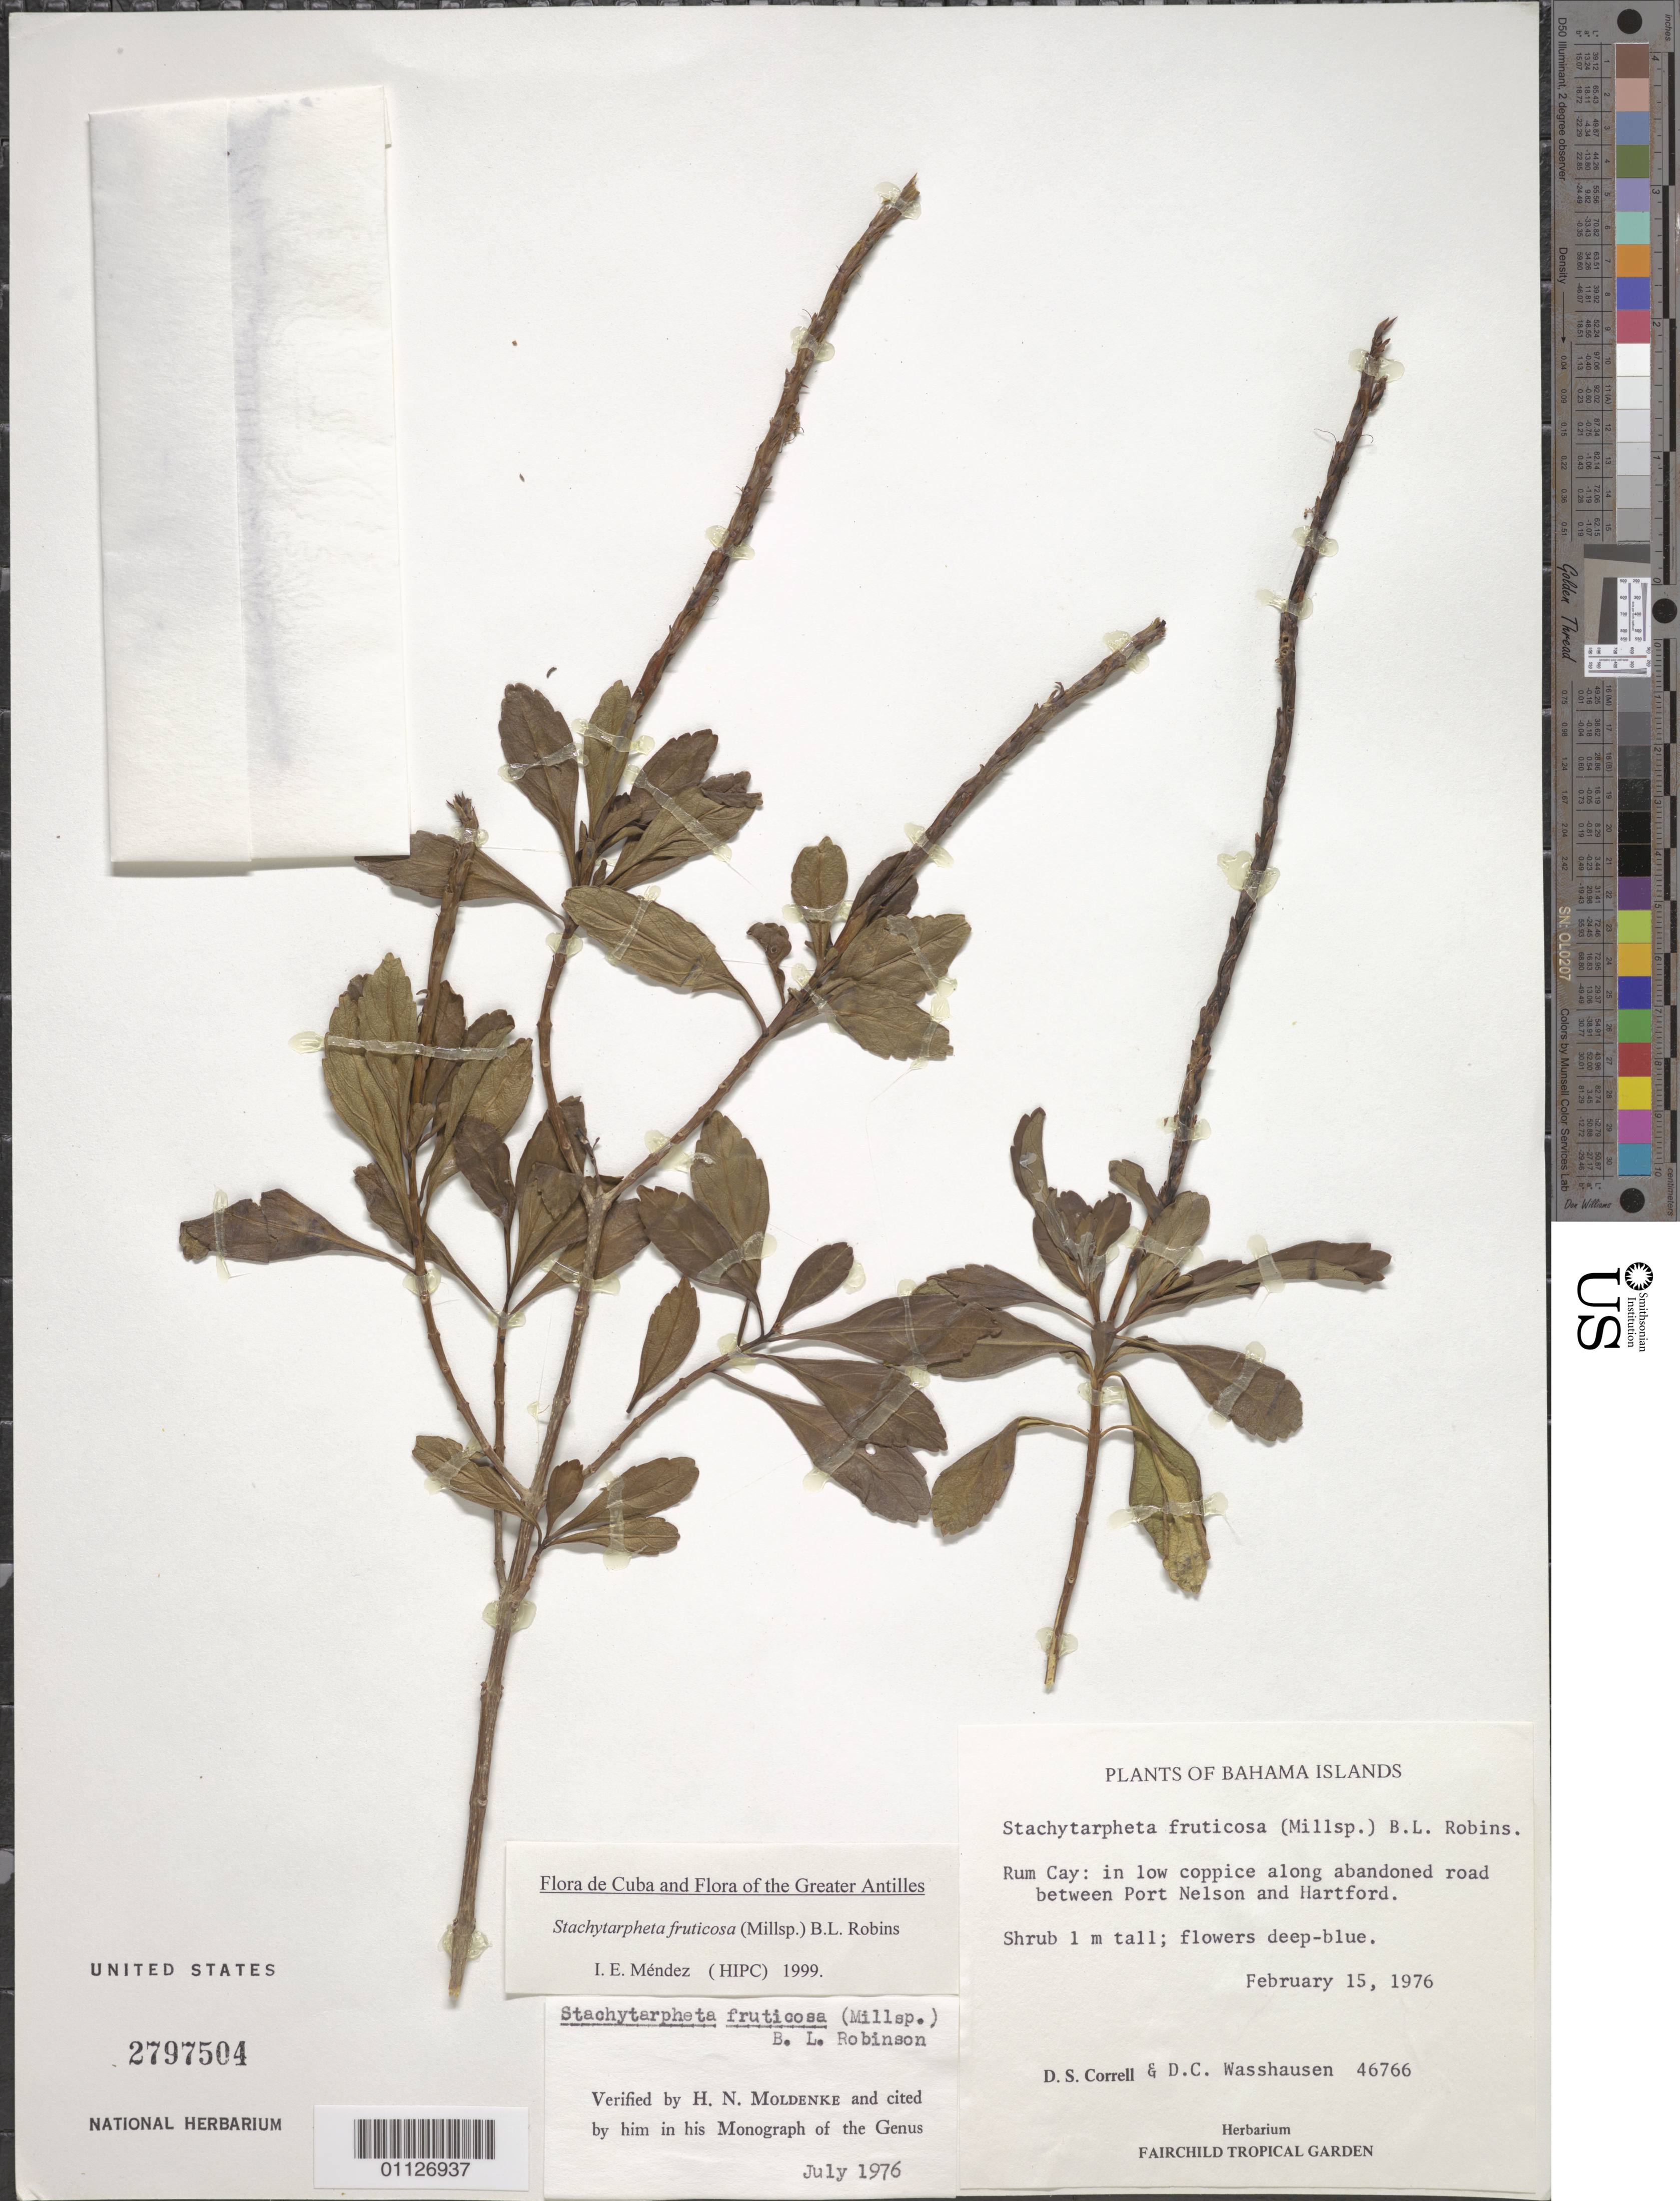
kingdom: Plantae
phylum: Tracheophyta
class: Magnoliopsida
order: Lamiales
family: Verbenaceae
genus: Stachytarpheta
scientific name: Stachytarpheta fruticosa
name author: (Millsp.) B.L. Rob.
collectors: D. S. Correll & D. C. Wasshausen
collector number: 46744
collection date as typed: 15 Feb 1976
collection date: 1976-02-15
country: Bahamas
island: Rum Cay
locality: In low coppice along abandones road between Port Nelson and Hartford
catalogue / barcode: US 2797504